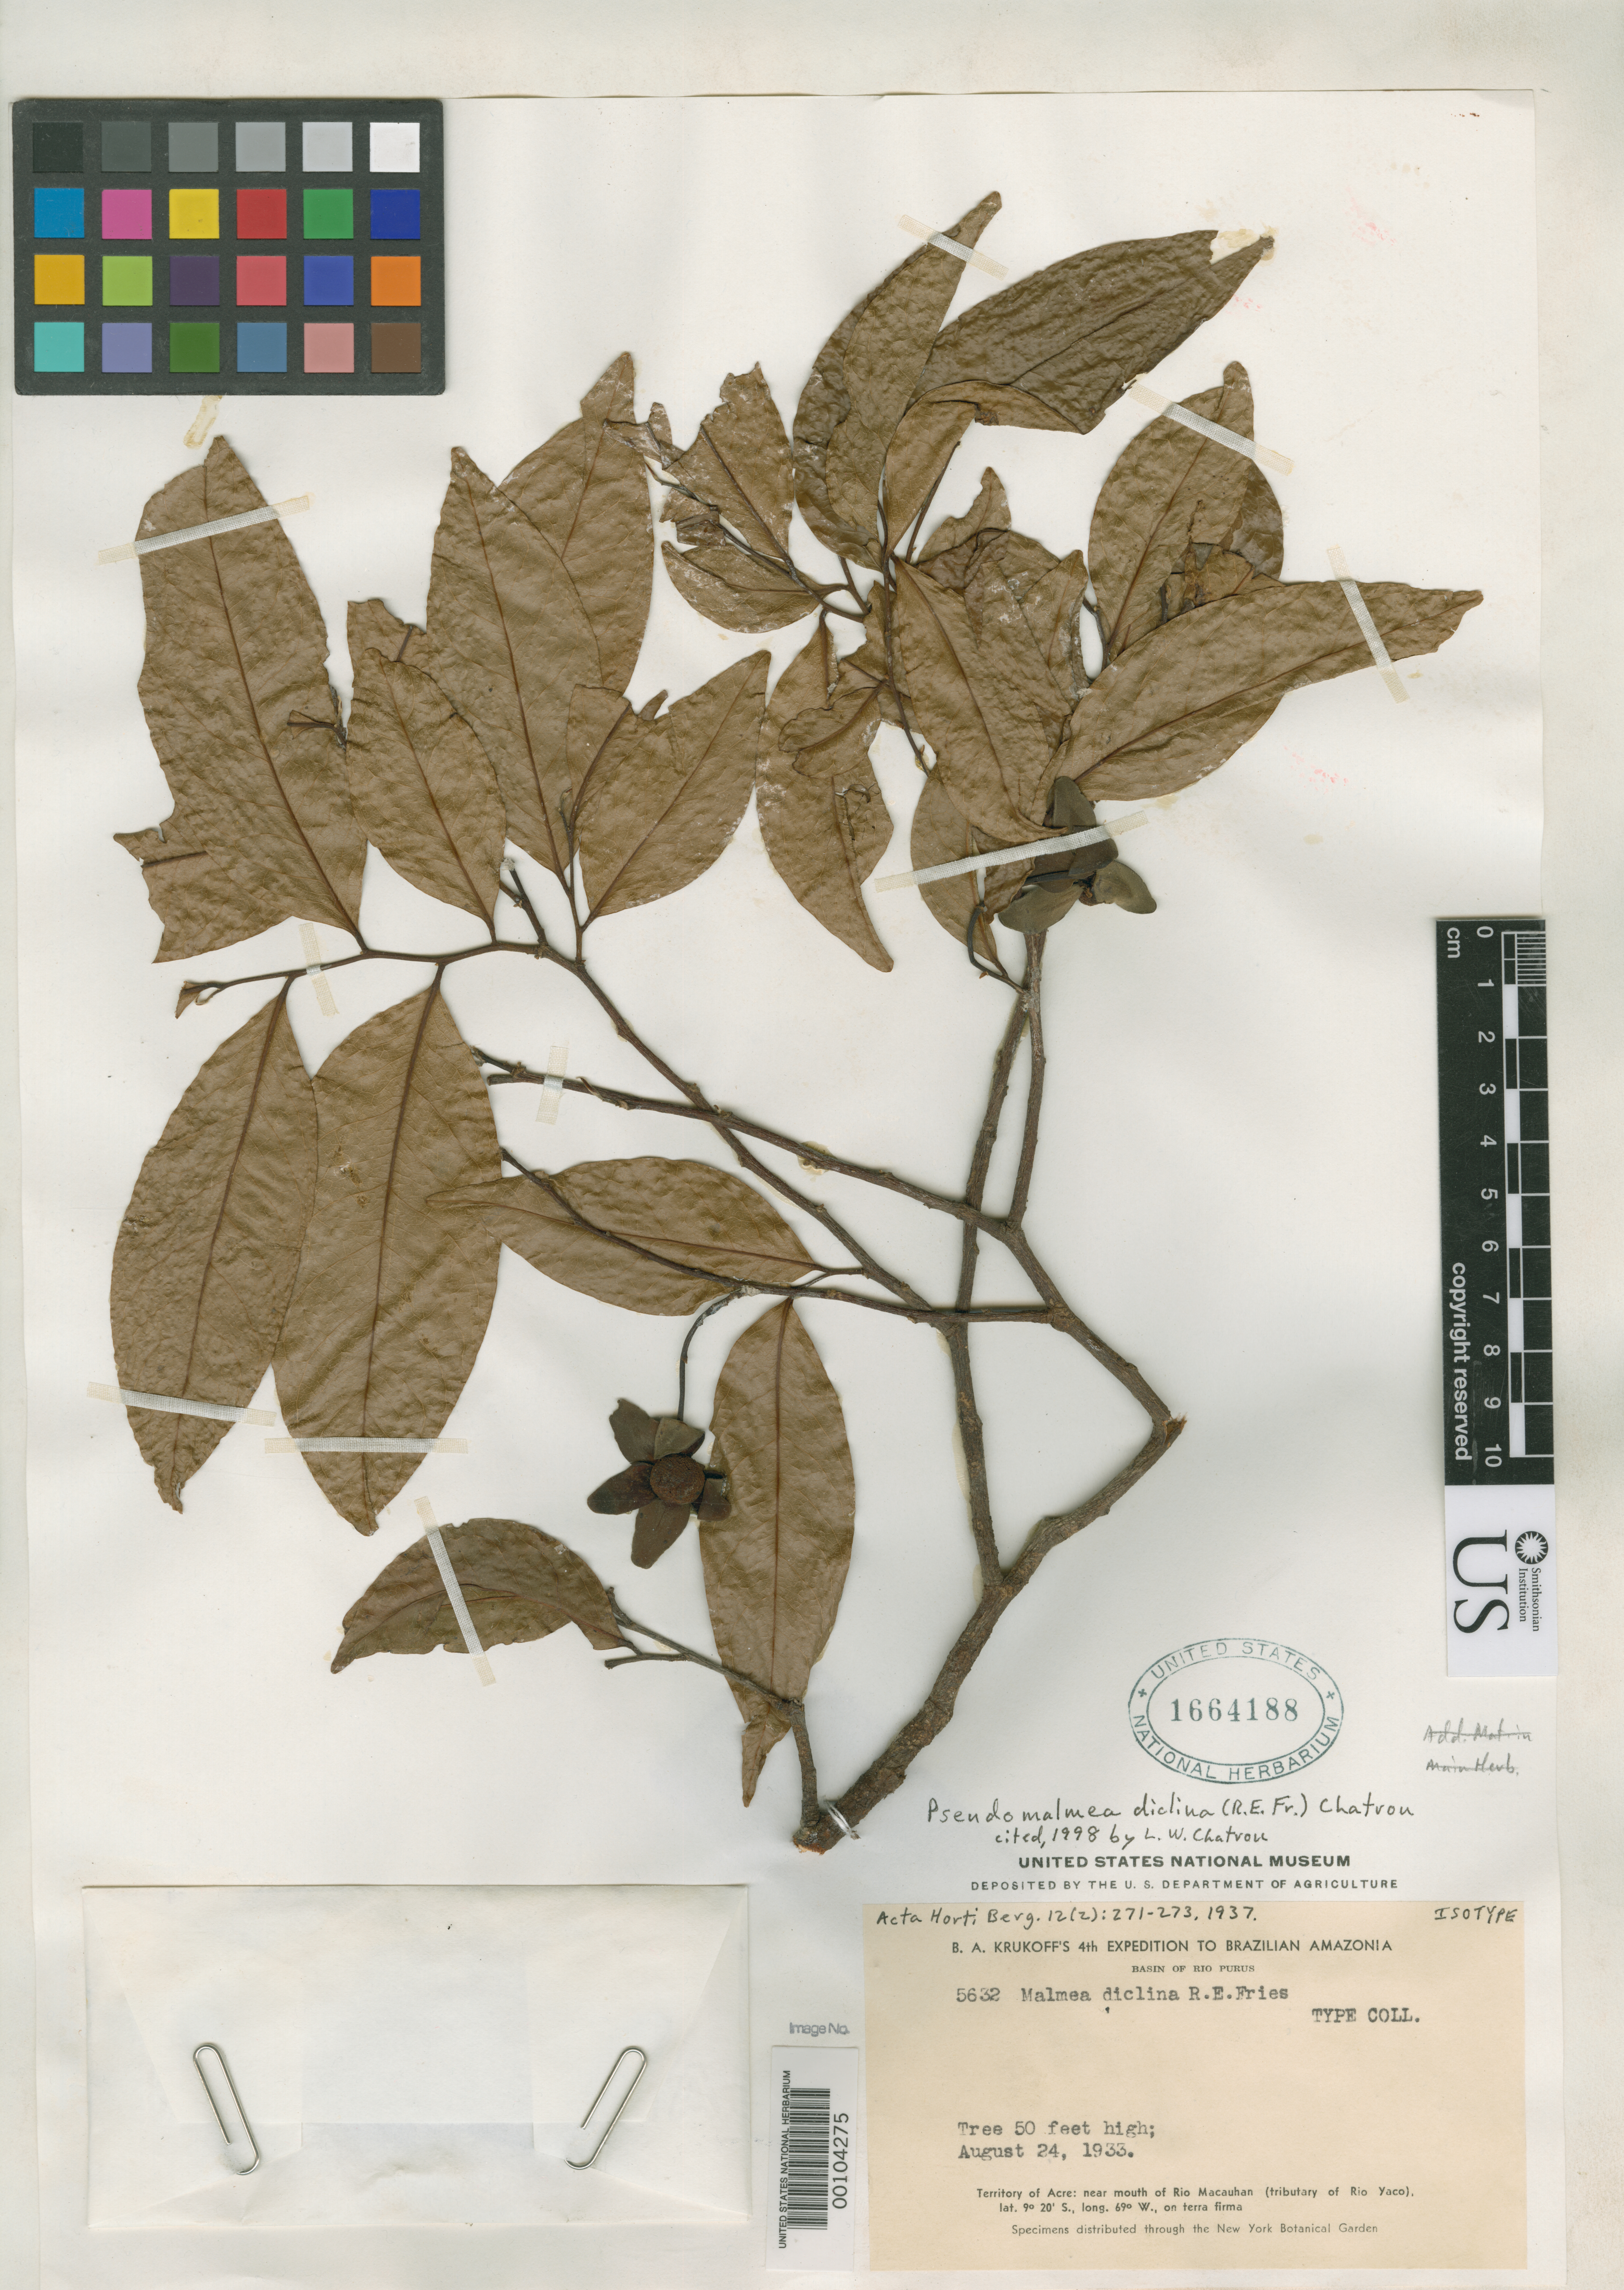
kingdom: Plantae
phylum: Tracheophyta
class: Magnoliopsida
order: Magnoliales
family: Annonaceae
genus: Malmea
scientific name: Malmea diclina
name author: R.E. Fr.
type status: Isotype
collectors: B. A. Krukoff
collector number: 5632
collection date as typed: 24 Aug 1933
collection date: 1933-08-24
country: Brazil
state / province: Acre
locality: Near mouth of Rio Macauhan, tributary of Rio Yaco.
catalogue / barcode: US 1664188